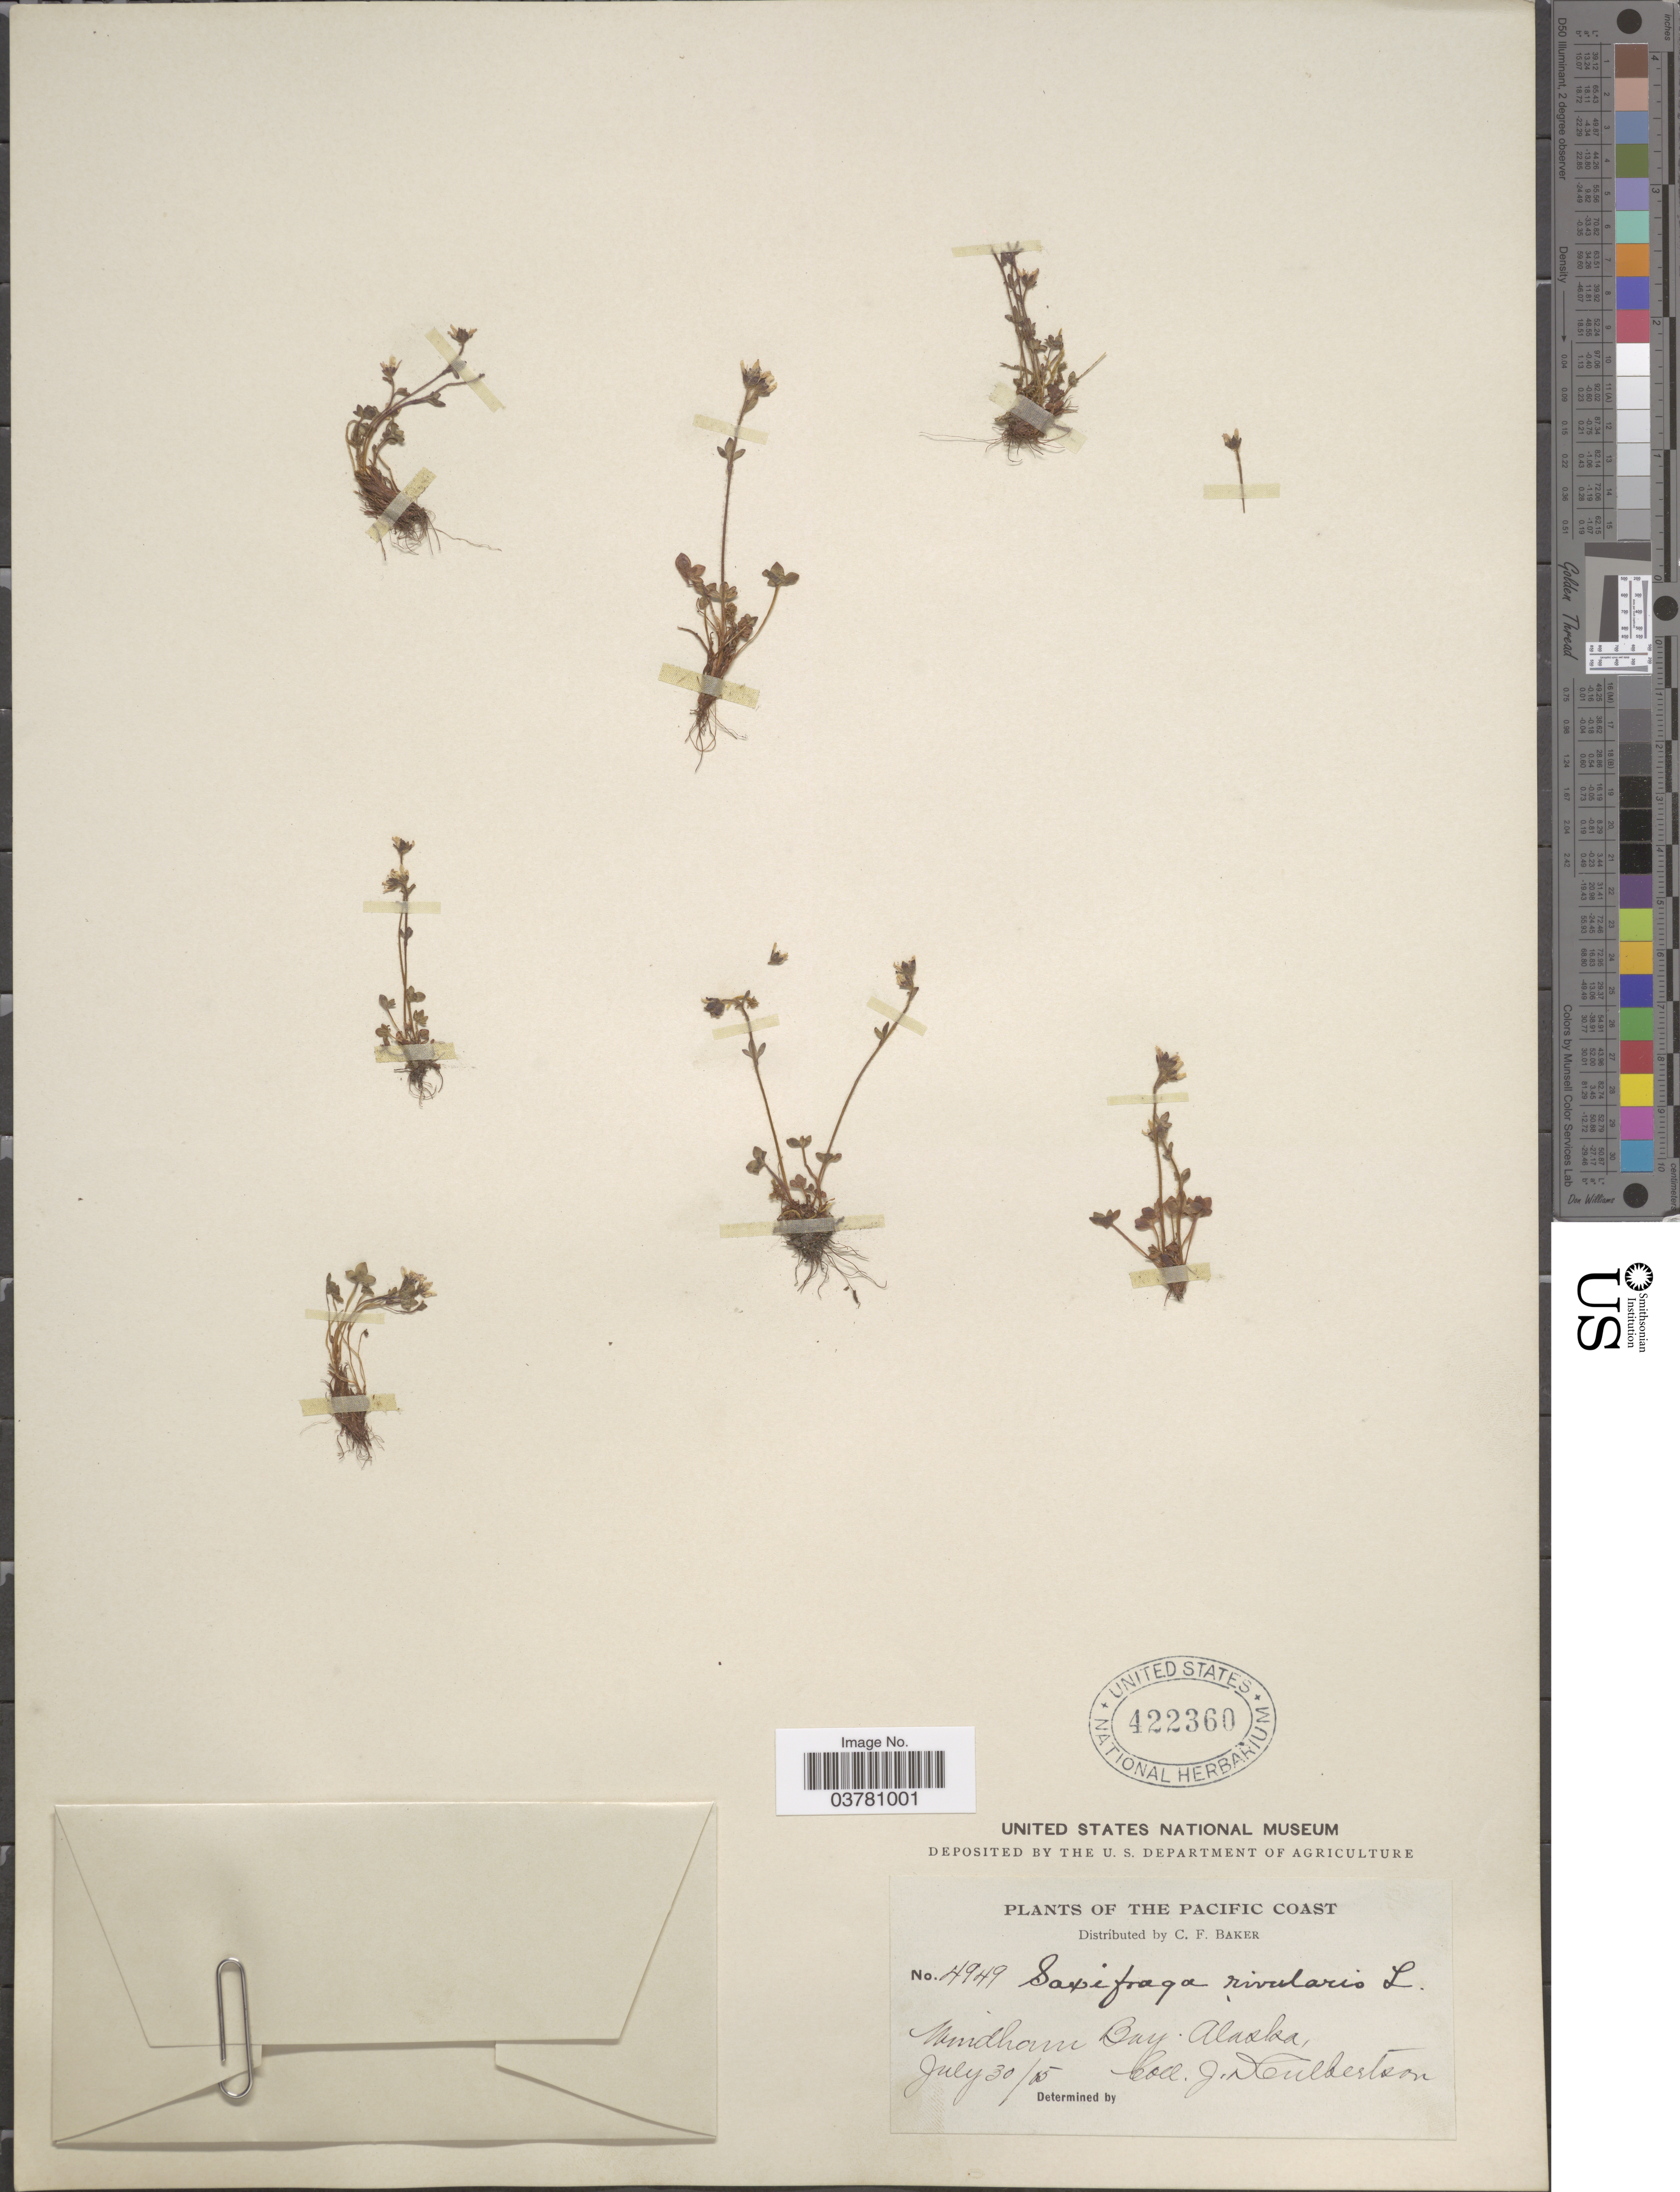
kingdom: Plantae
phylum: Tracheophyta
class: Magnoliopsida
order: Saxifragales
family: Saxifragaceae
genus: Saxifraga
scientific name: Saxifraga rivularis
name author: L.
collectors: J. Culbertson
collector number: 4949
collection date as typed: Transcribed d/m/y: 30/7/5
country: United States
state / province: Alaska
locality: Pacific Coast. Windham Bay.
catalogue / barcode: US 422360